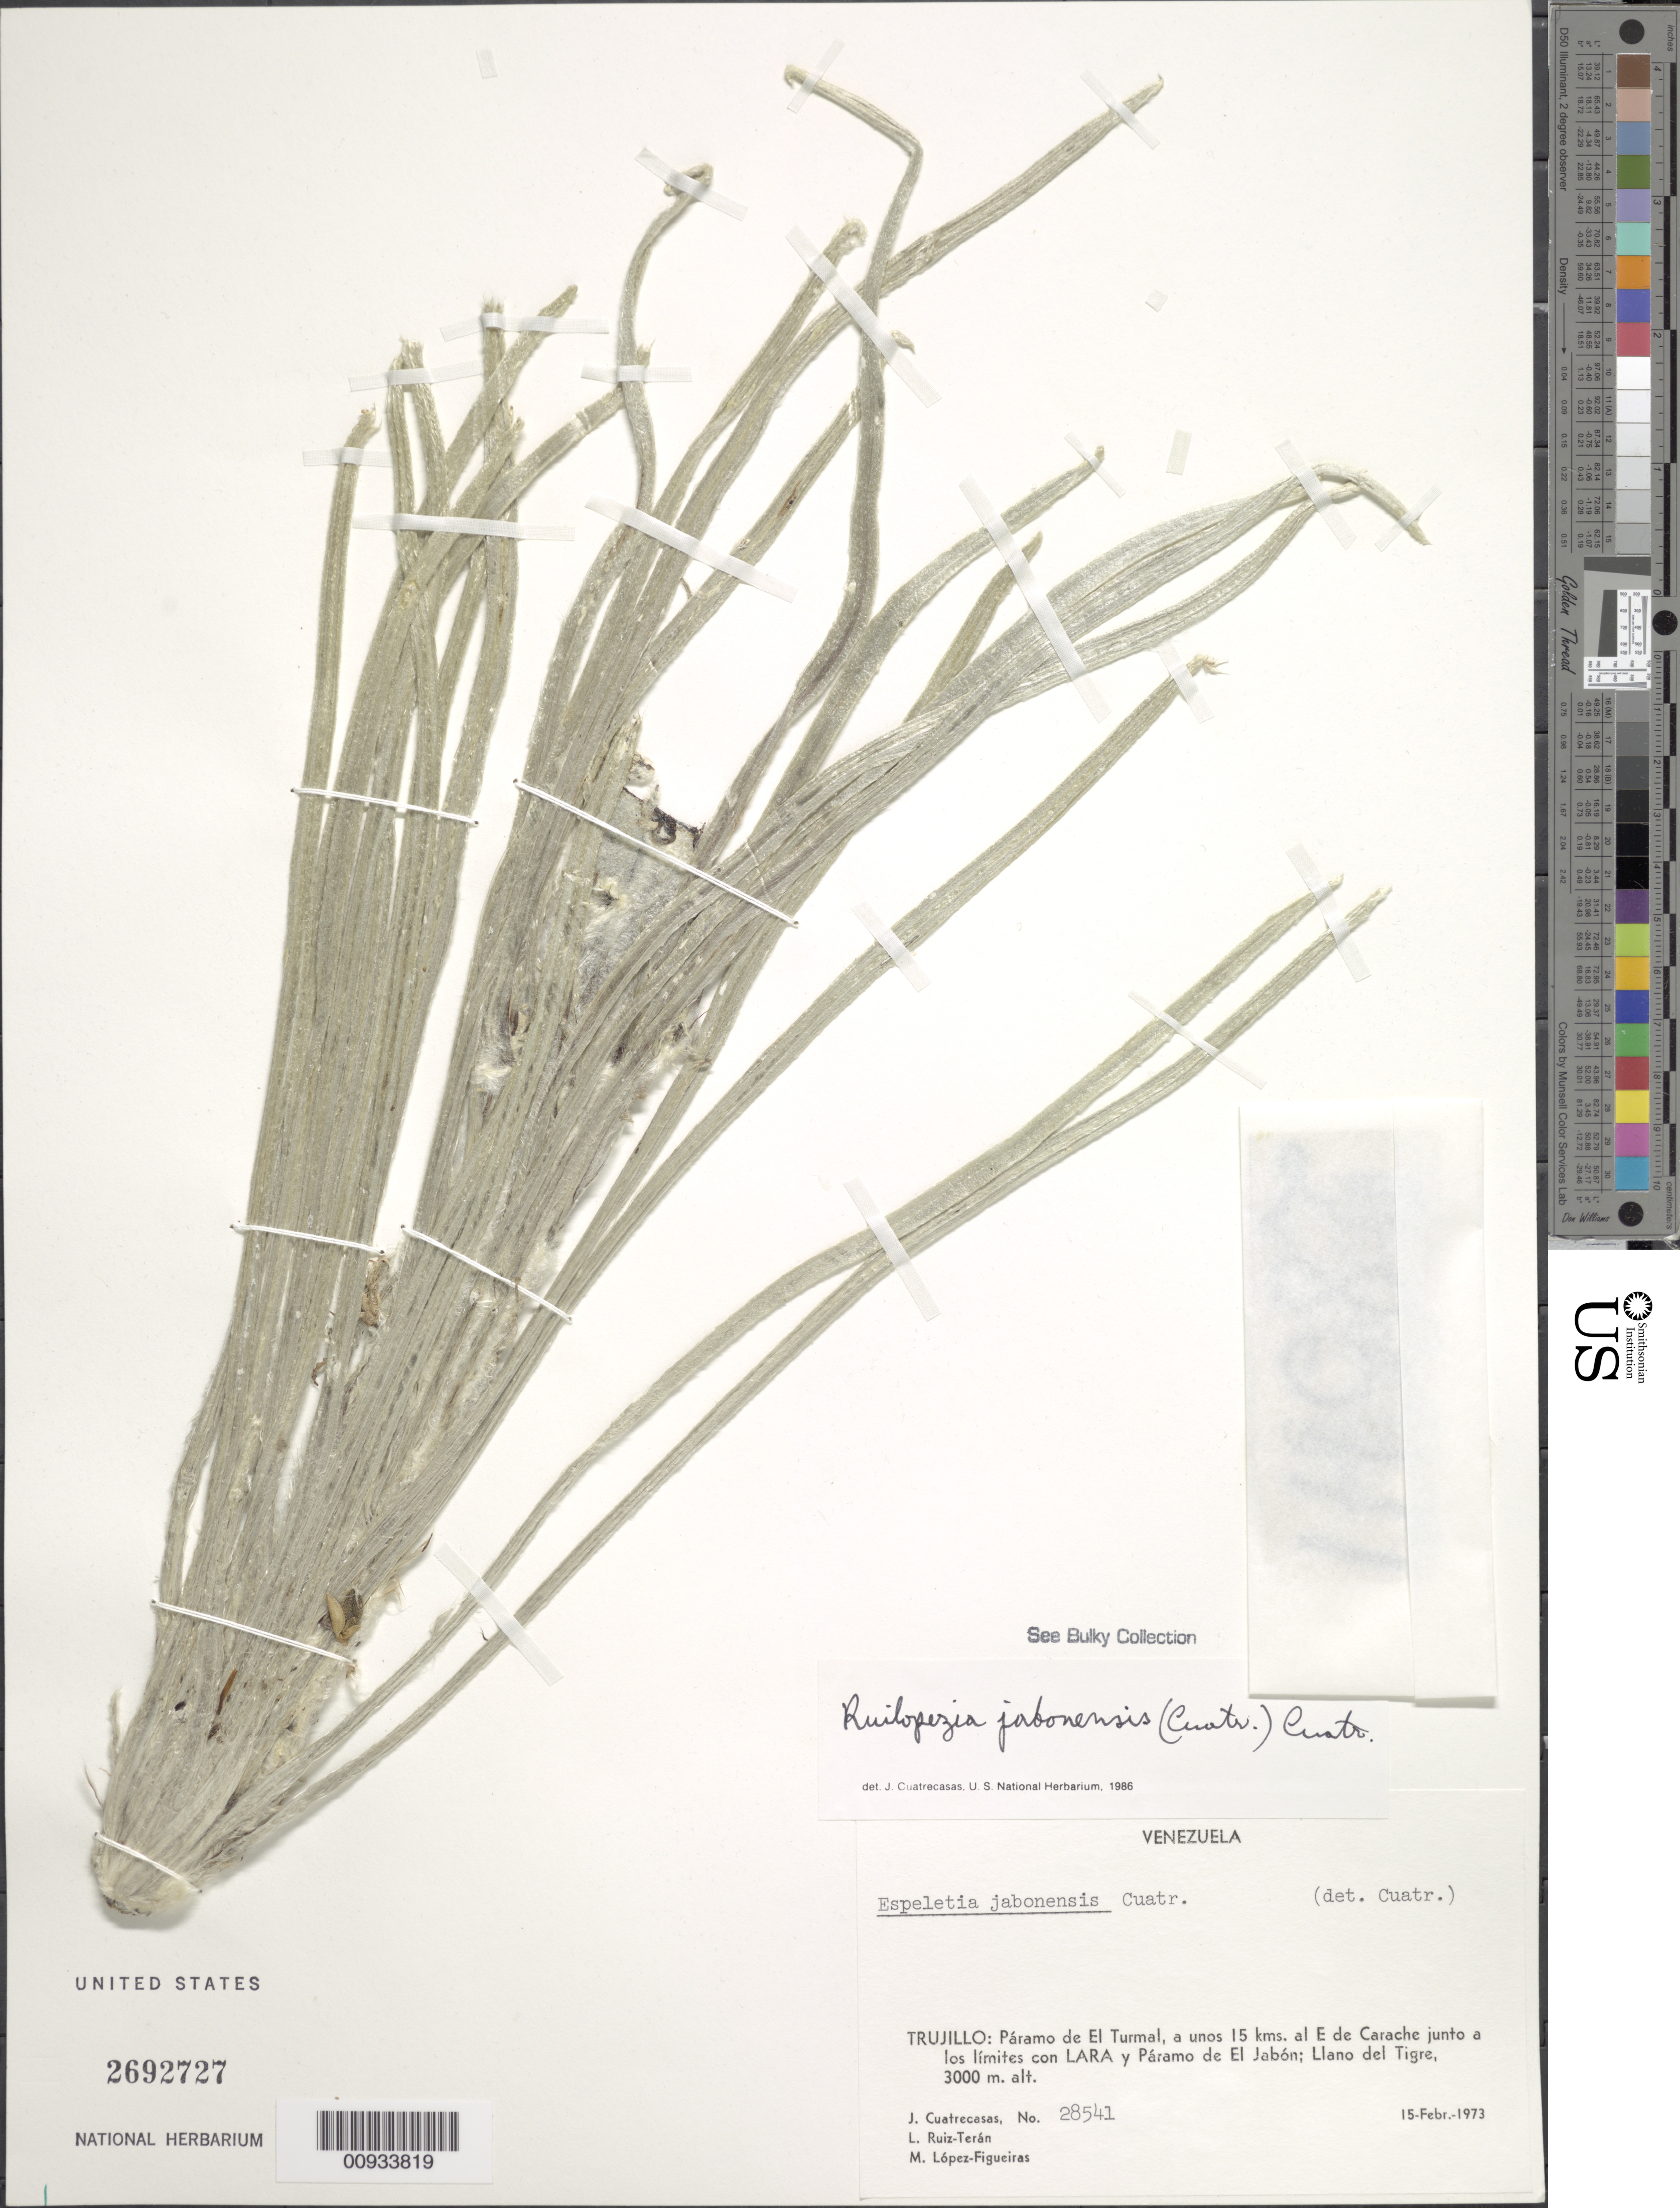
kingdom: Plantae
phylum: Tracheophyta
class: Magnoliopsida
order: Asterales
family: Asteraceae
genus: Ruilopezia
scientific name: Ruilopezia jabonensis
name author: (Cuatrec.) Cuatrec.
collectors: J. Cuatrecasas, L. E. Ruíz-Terán & M. López Figueiras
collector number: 28541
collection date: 1973-02-15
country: Venezuela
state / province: Trujillo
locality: Paramo de El Turmal, a unos 15 kms al E de Carache junto a los limites con Lara y Paramo de El Jabon, Llano del Tigre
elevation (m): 3000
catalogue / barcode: US 2692727